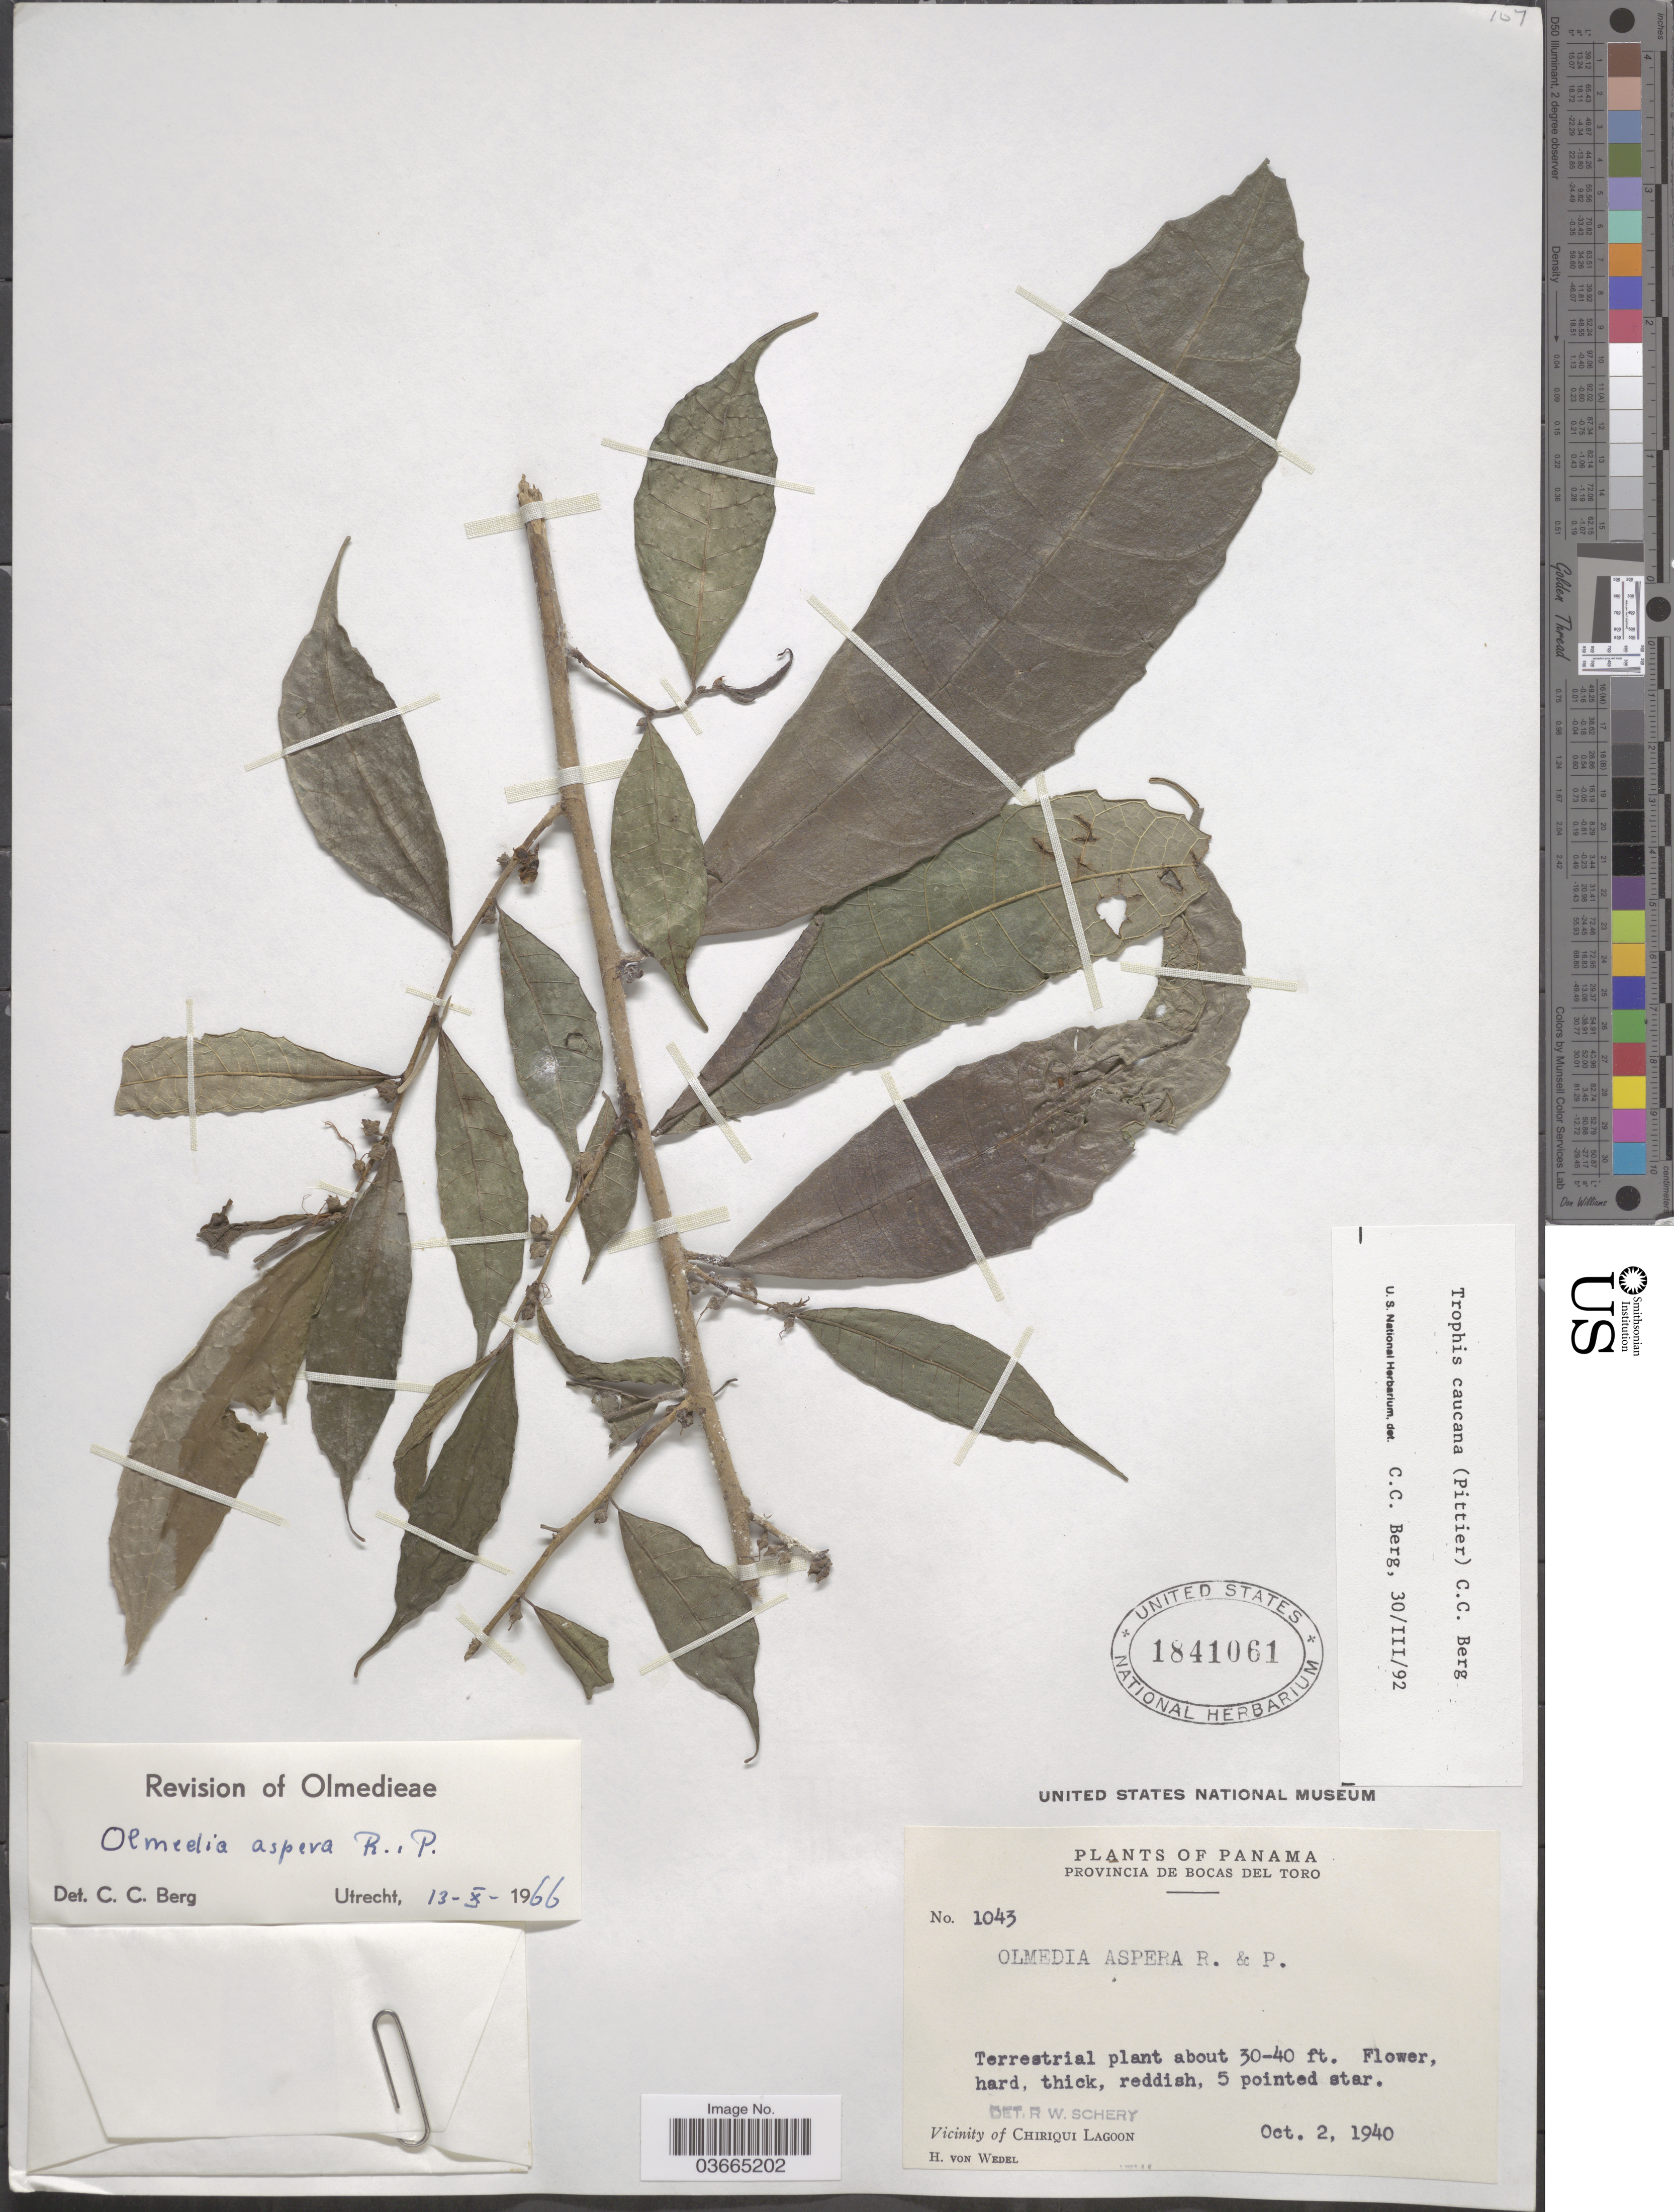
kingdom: Plantae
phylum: Tracheophyta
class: Magnoliopsida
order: Rosales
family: Moraceae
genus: Olmedia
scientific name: Olmedia aspera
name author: Ruiz & Pav.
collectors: H. von Wedel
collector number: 1043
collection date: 1940-10-02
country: Panama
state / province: Bocas del Toro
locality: Vicinity of Chiriqui Lagoon.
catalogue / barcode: US 1841061